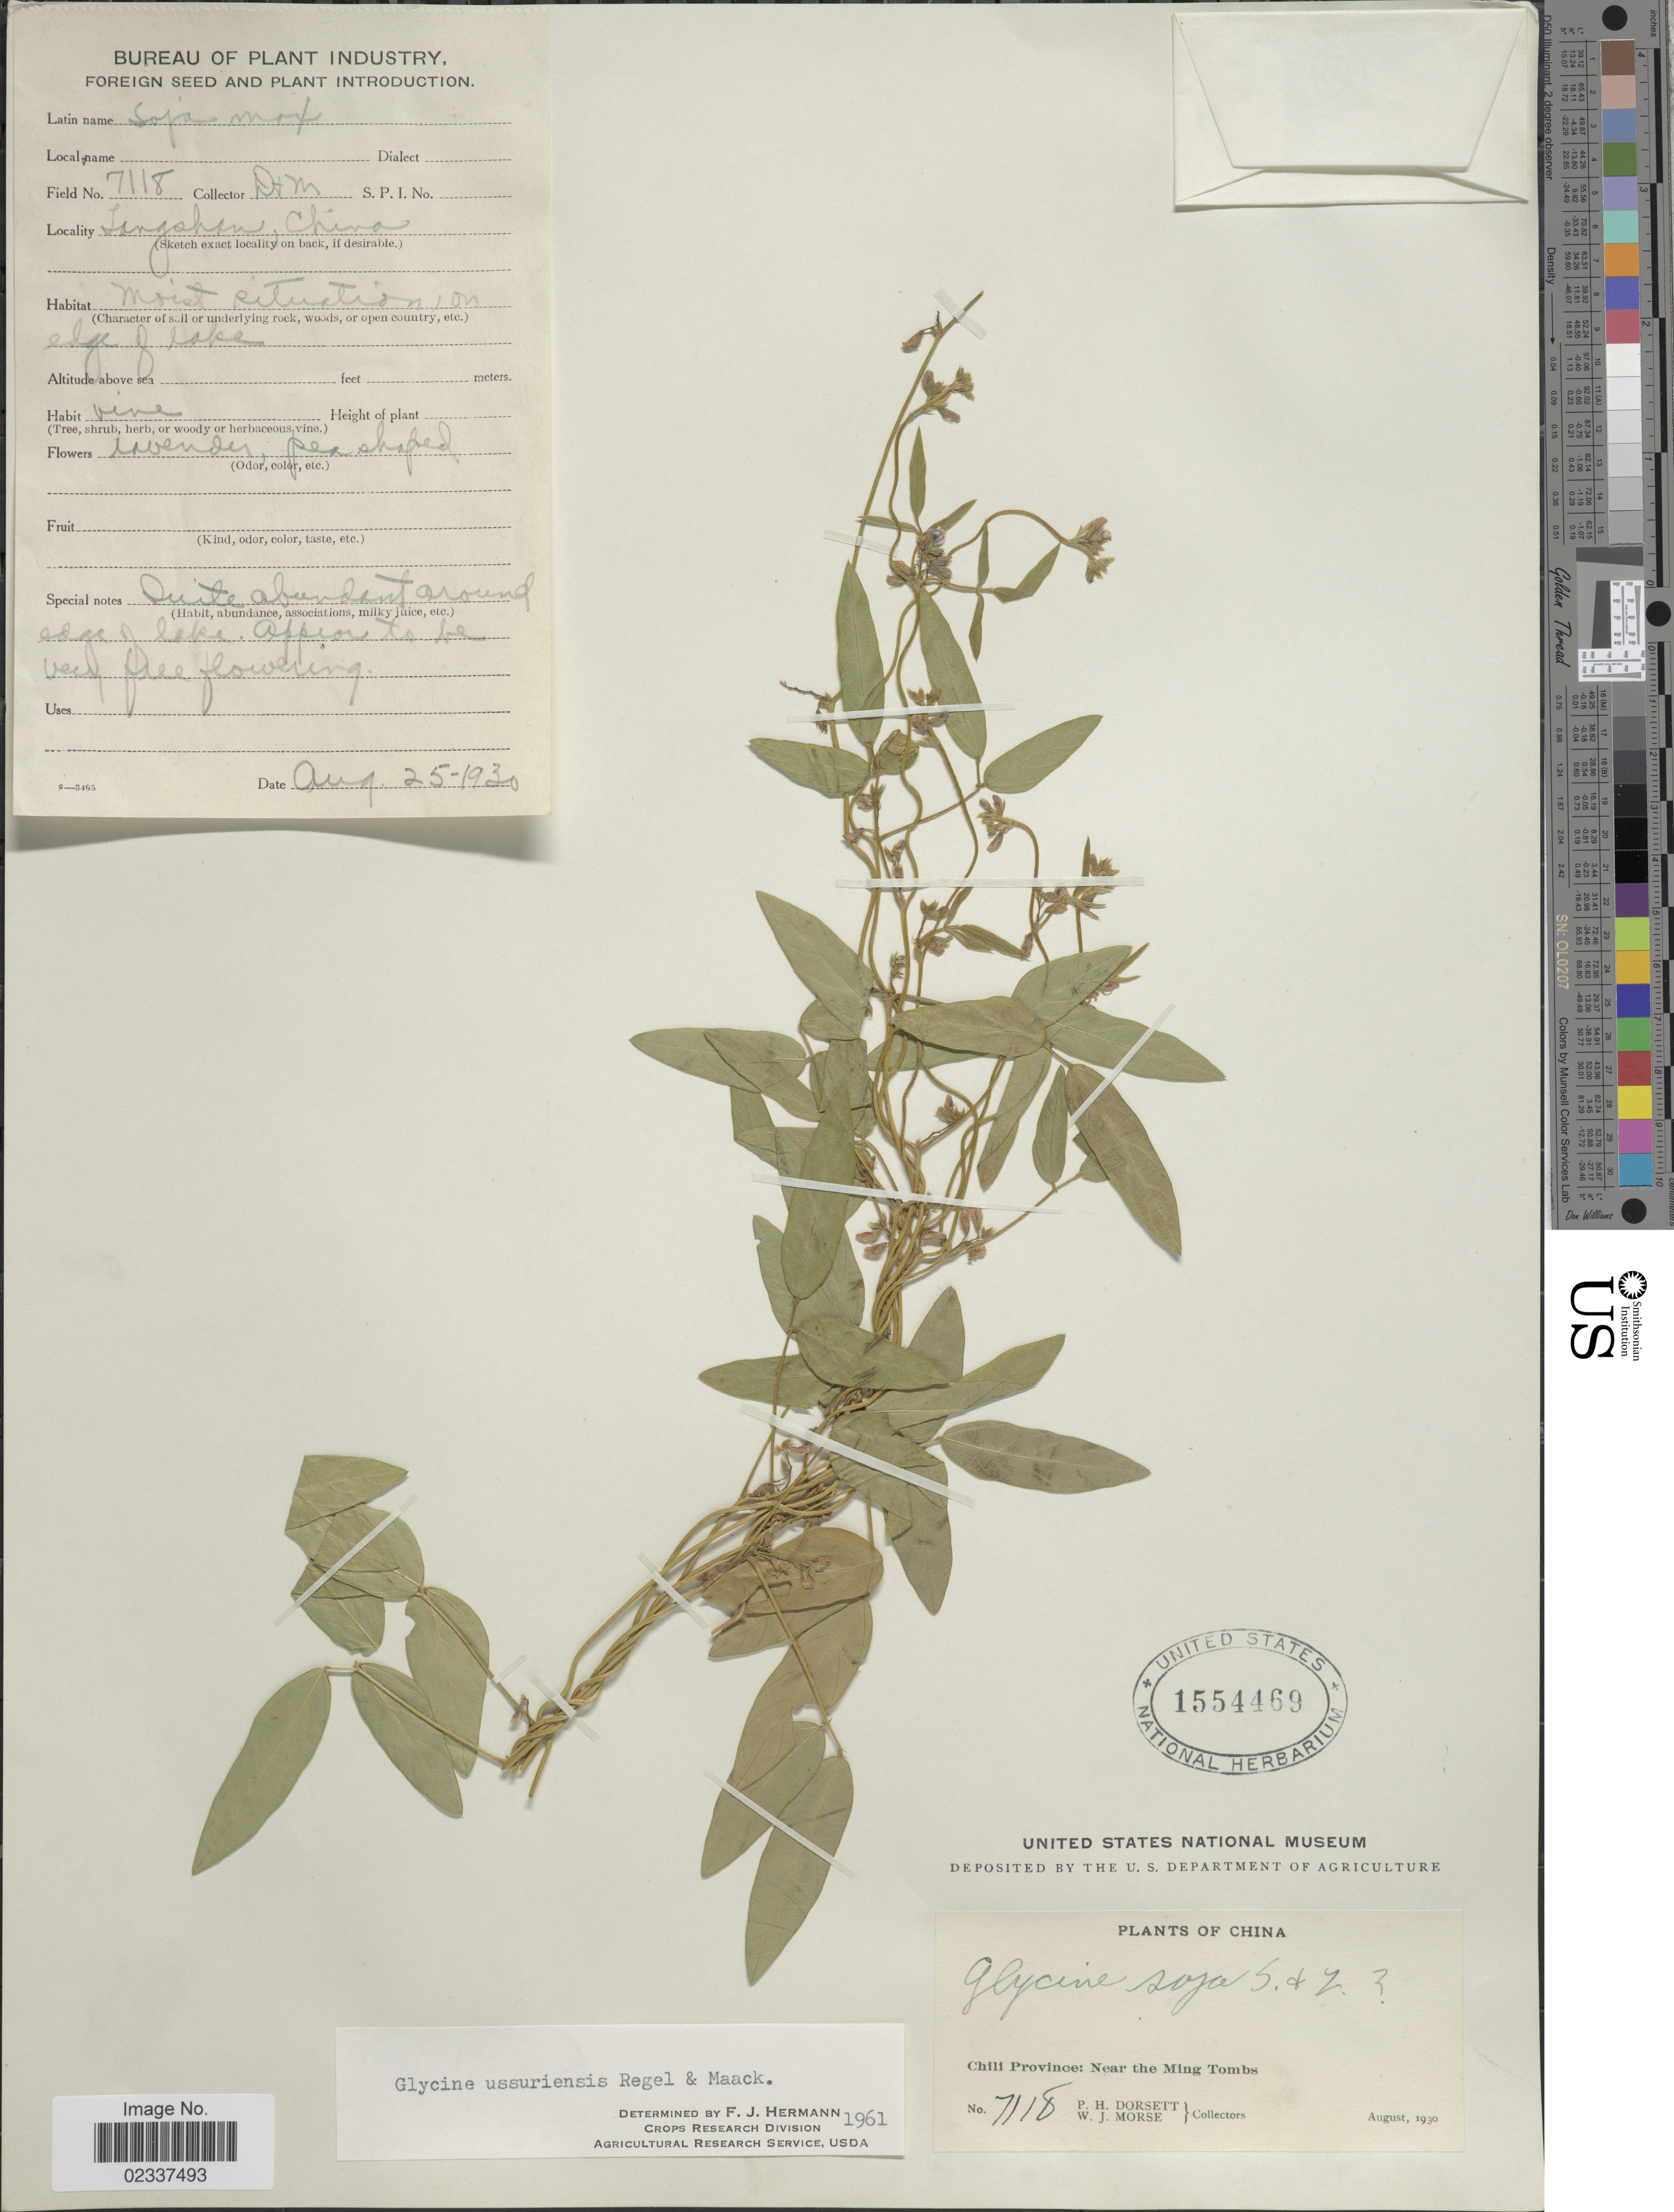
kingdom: Plantae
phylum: Tracheophyta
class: Magnoliopsida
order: Fabales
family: Fabaceae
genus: Glycine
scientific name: Glycine soja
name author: Siebold & Zucc.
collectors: P. H. Dorsett & W. J. Morse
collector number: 7118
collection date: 1930-08-25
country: China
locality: Chili Province: Near the Ming Tombs, Tangshan [interpreted]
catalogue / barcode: US 1554469